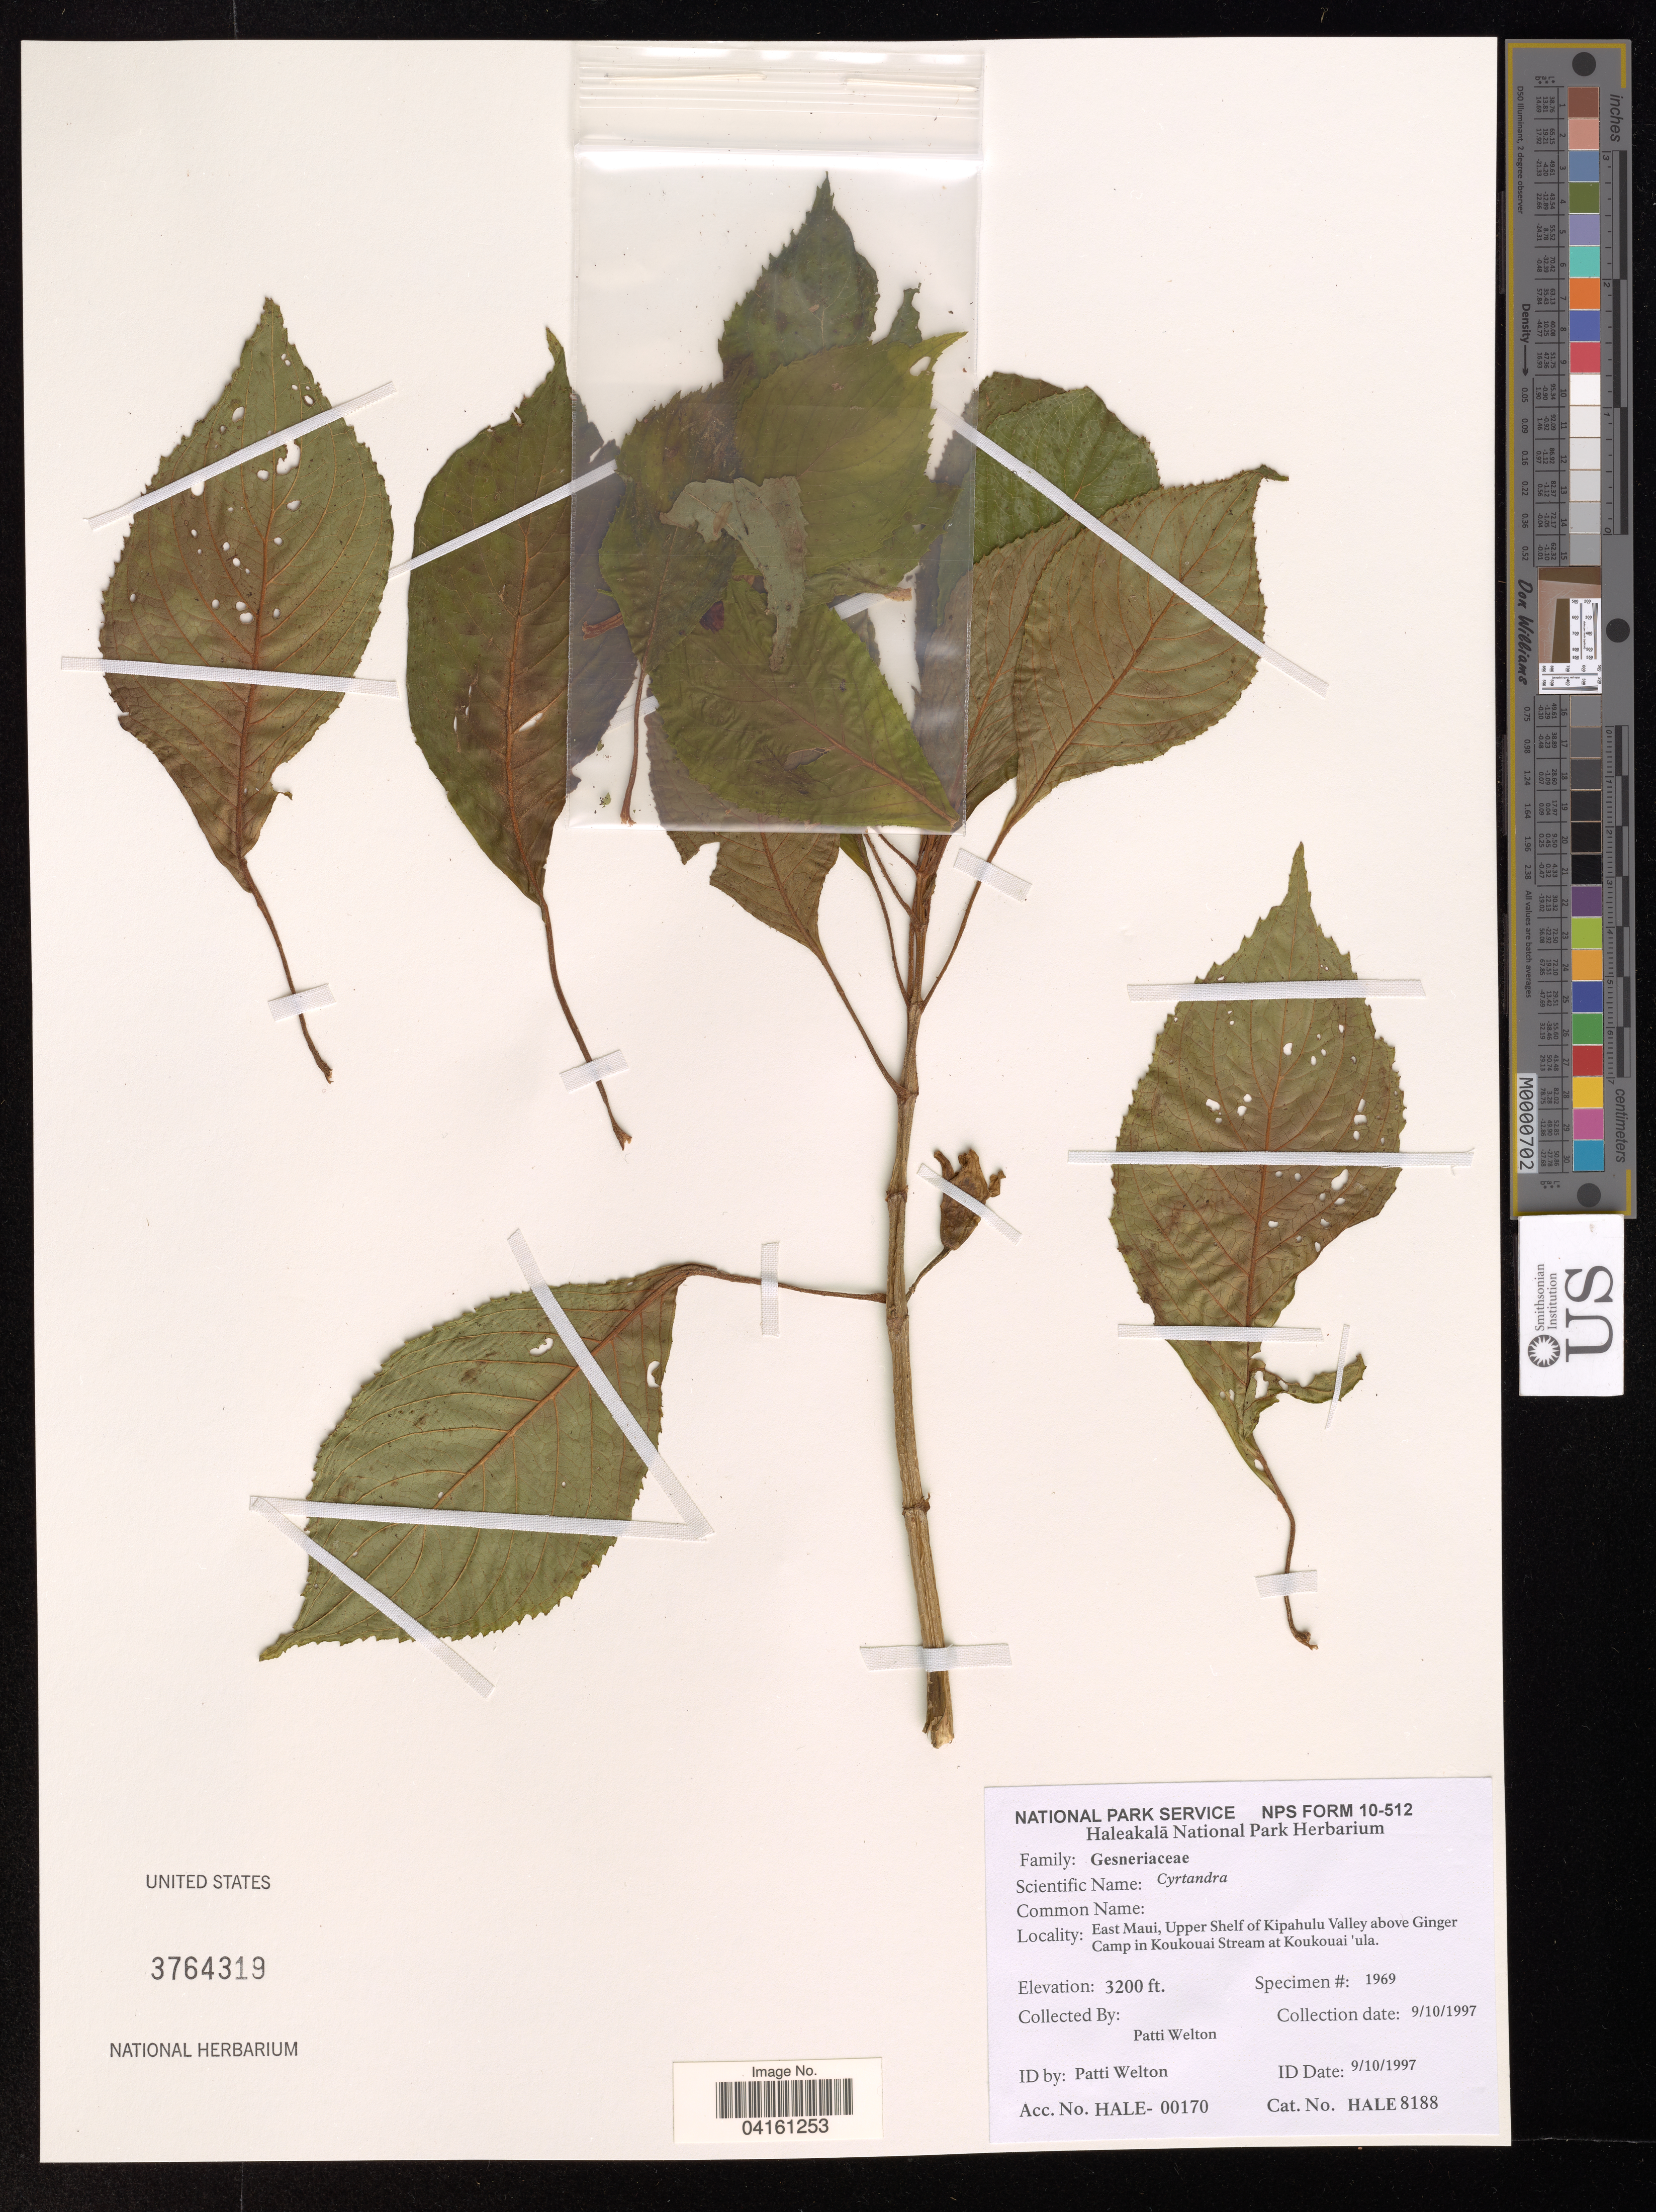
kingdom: Plantae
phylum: Tracheophyta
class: Magnoliopsida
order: Lamiales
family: Gesneriaceae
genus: Cyrtandra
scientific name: Cyrtandra sp.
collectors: P. Welton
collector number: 1969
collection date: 1997-10-09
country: United States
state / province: Hawaii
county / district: Maui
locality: East Maui, Upper Shelf of Kipahulu Valley above Ginger Camp in Koukouai Stream at Koukouai'ula.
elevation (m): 975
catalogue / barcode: US 3764319